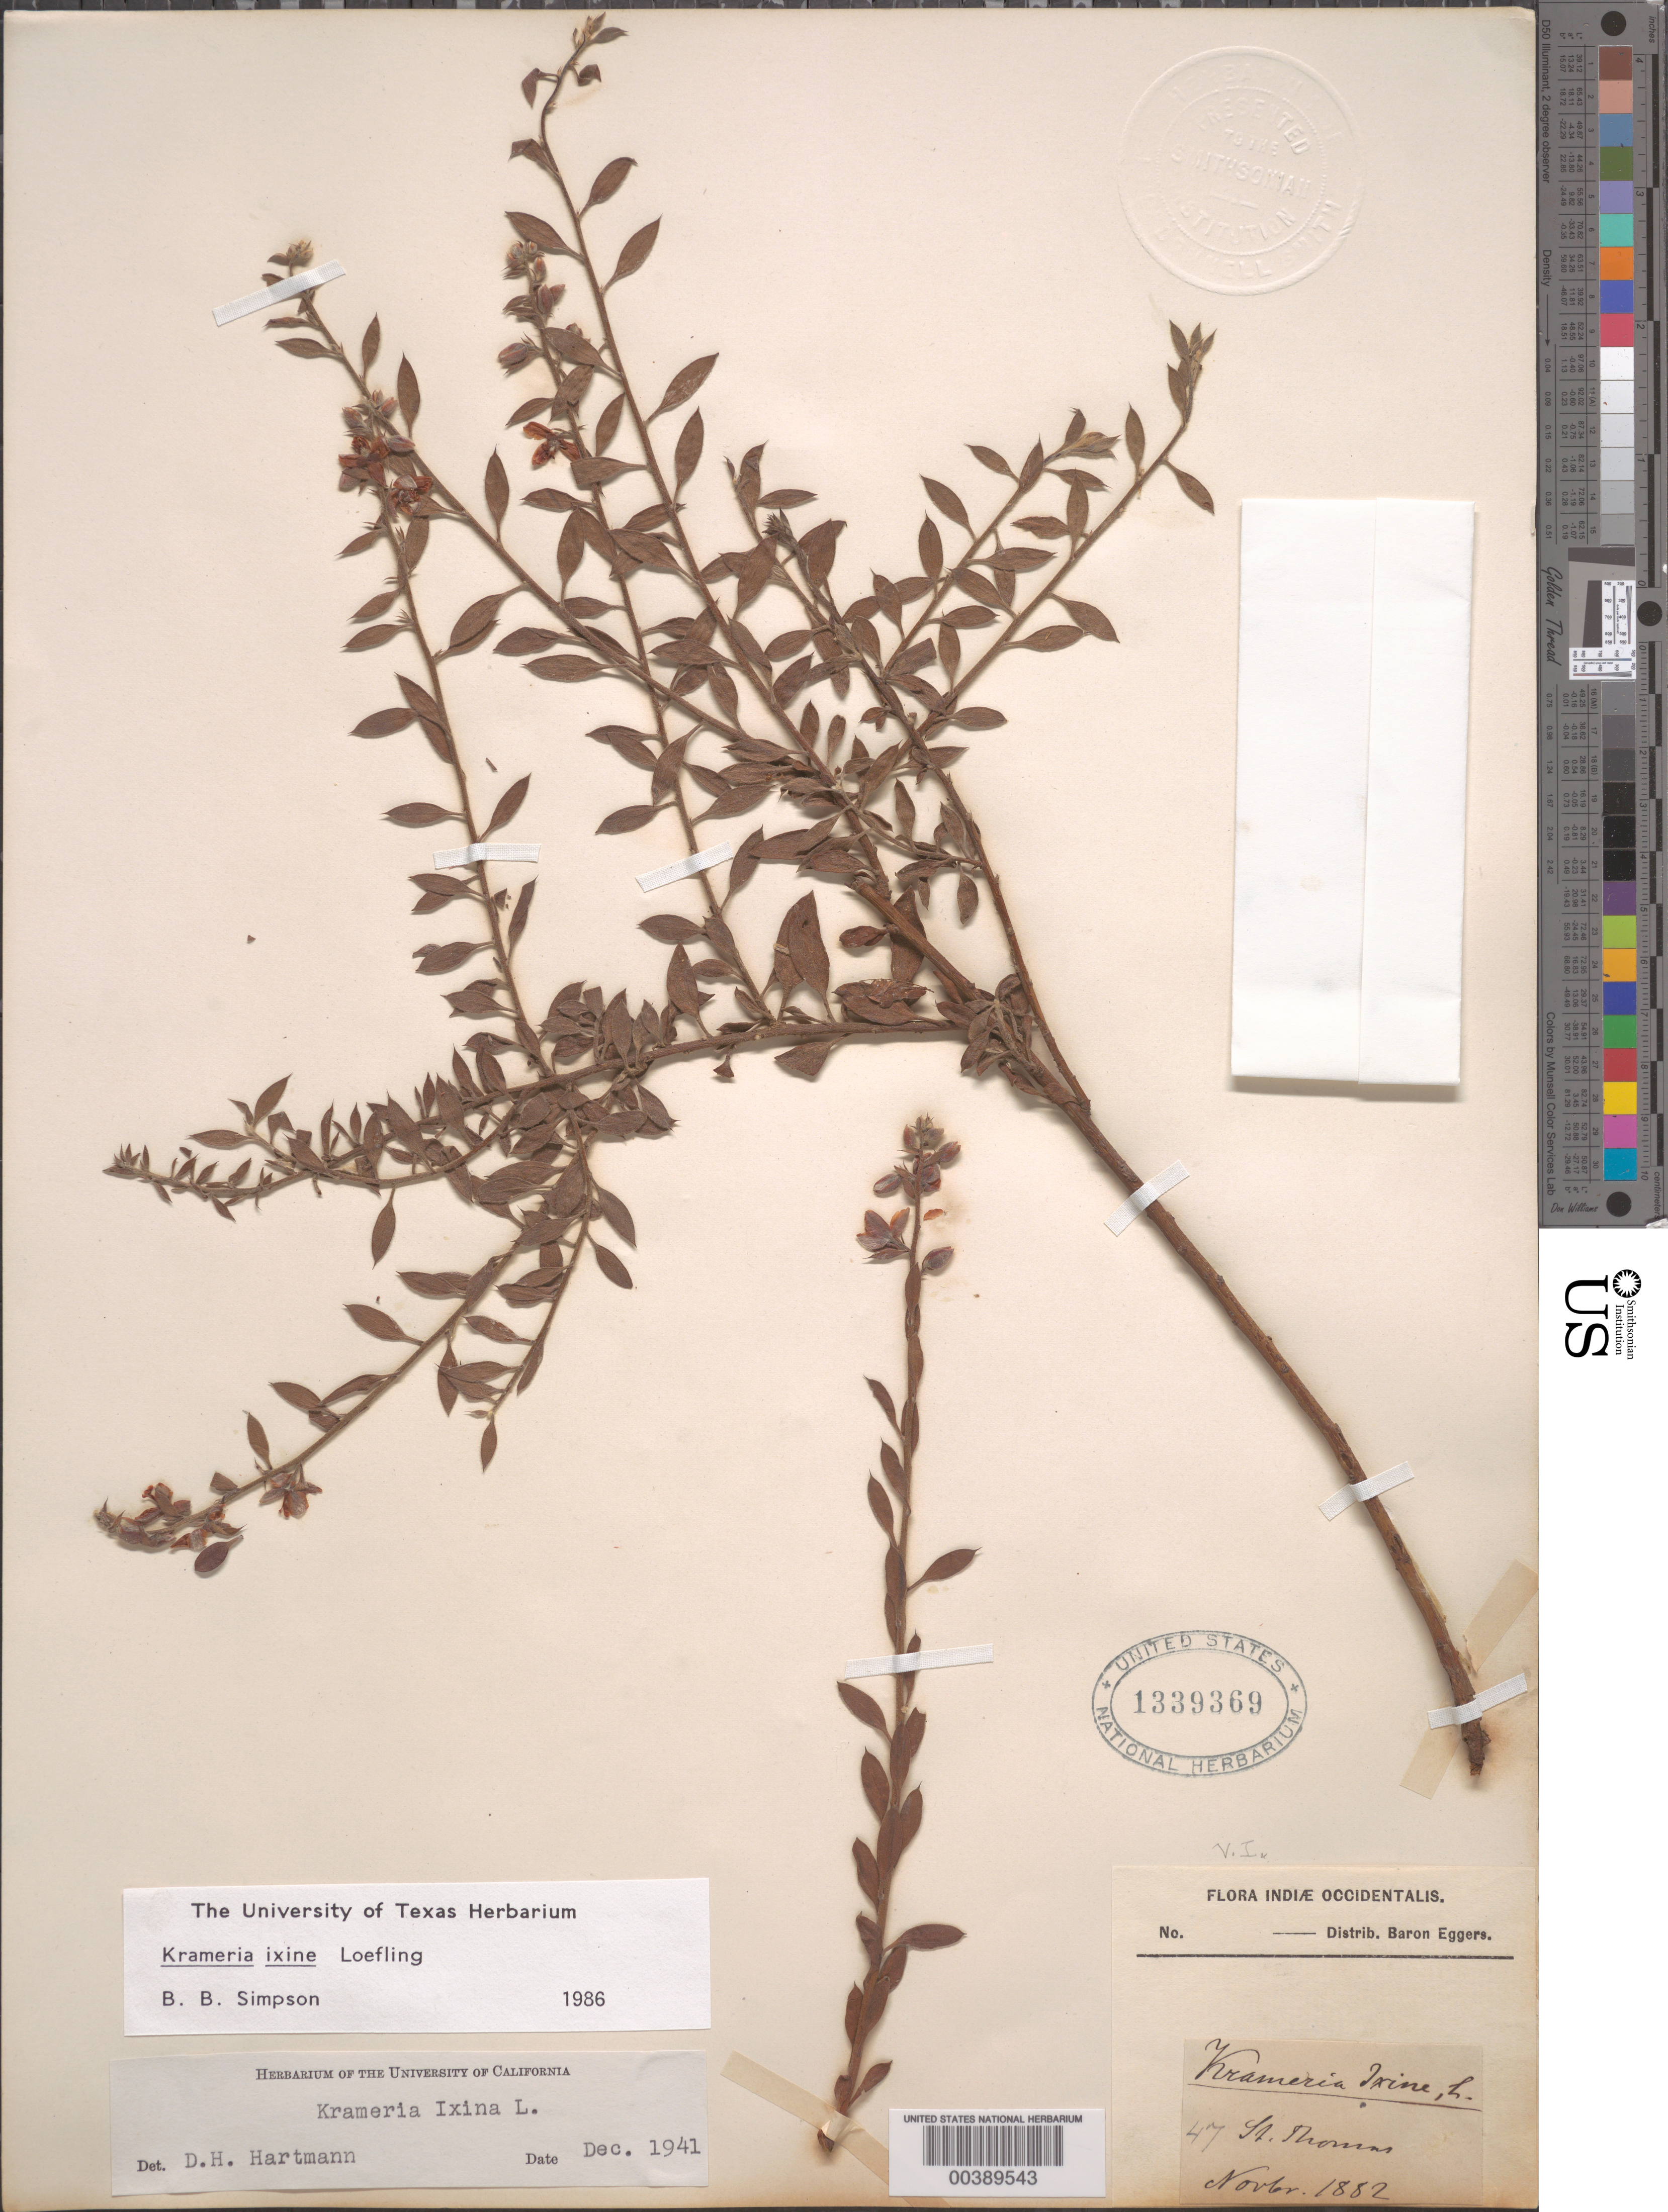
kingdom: Plantae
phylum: Tracheophyta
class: Magnoliopsida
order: Zygophyllales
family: Krameriaceae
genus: Krameria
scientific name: Krameria ixine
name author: L.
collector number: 47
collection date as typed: Nov 1882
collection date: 1882-11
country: U.S. Virgin Islands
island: St. Thomas Island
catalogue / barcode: US 1339369